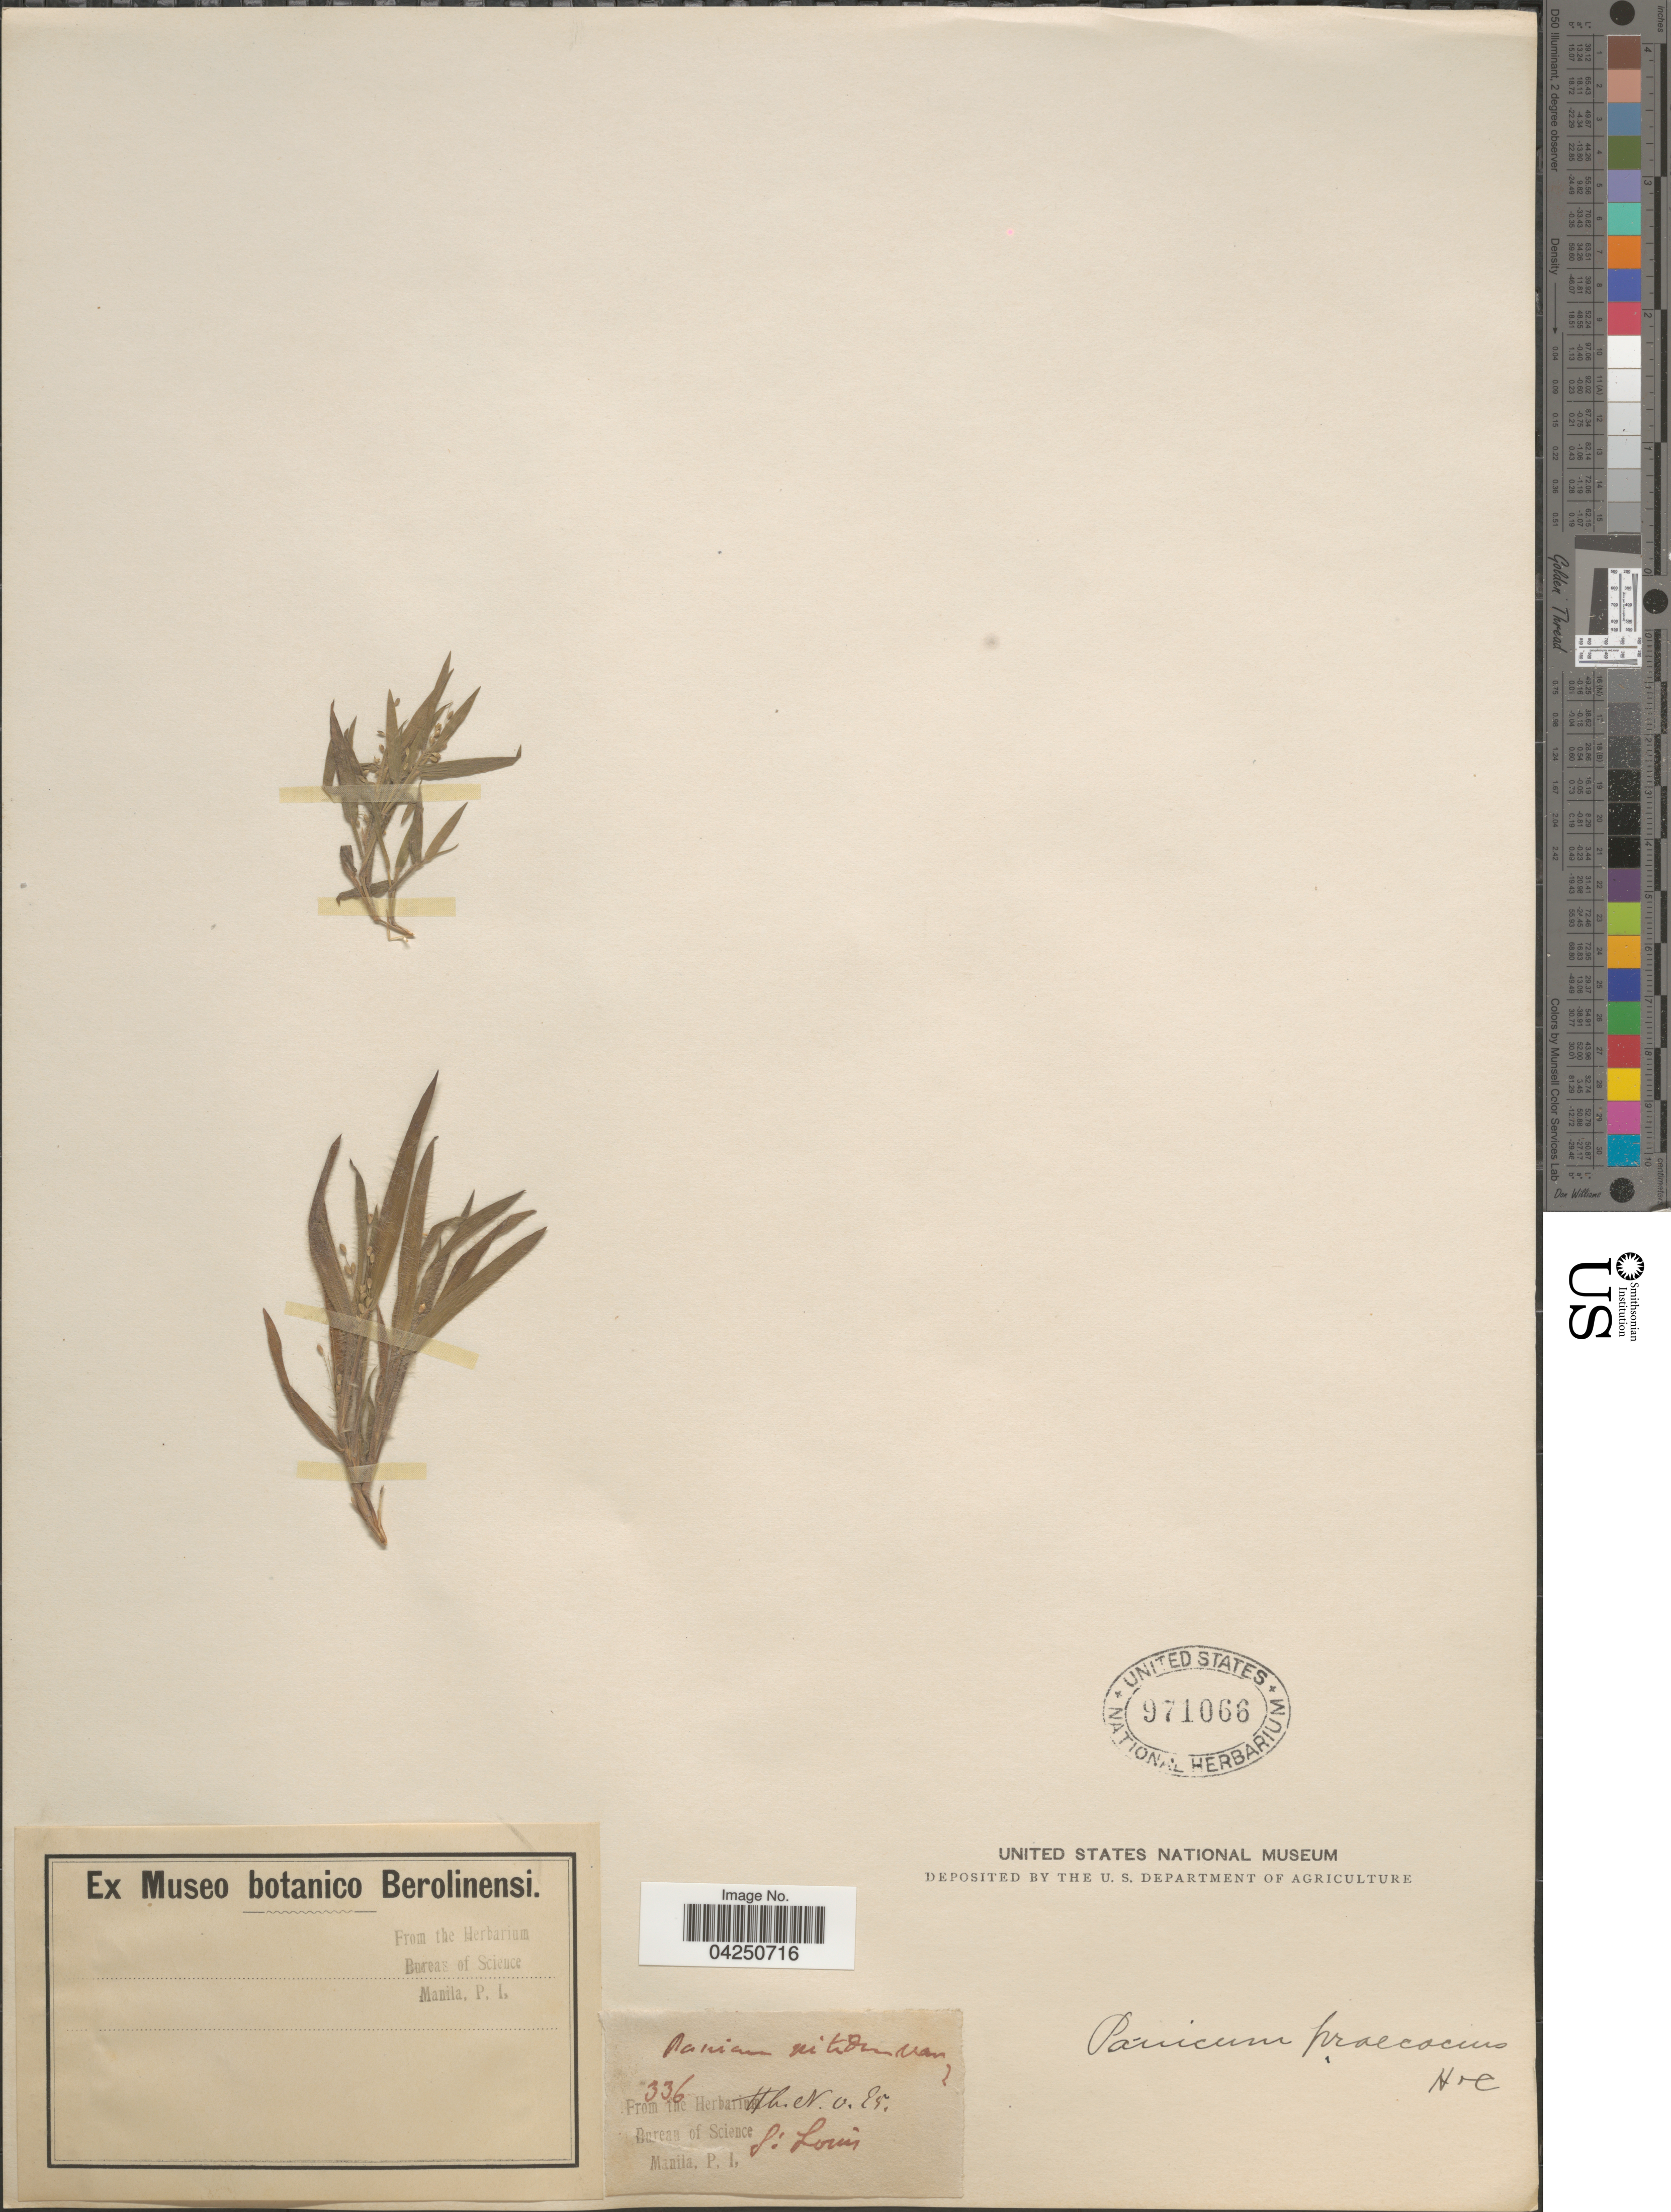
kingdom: Plantae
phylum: Tracheophyta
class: Liliopsida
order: Poales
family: Poaceae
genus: Dichanthelium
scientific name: Dichanthelium acuminatum var. acuminatum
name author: (Sw.) Gould & C.A. Clark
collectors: ex Mus. Bot. Berolinensi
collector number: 336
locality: St. Louis.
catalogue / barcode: US 971066